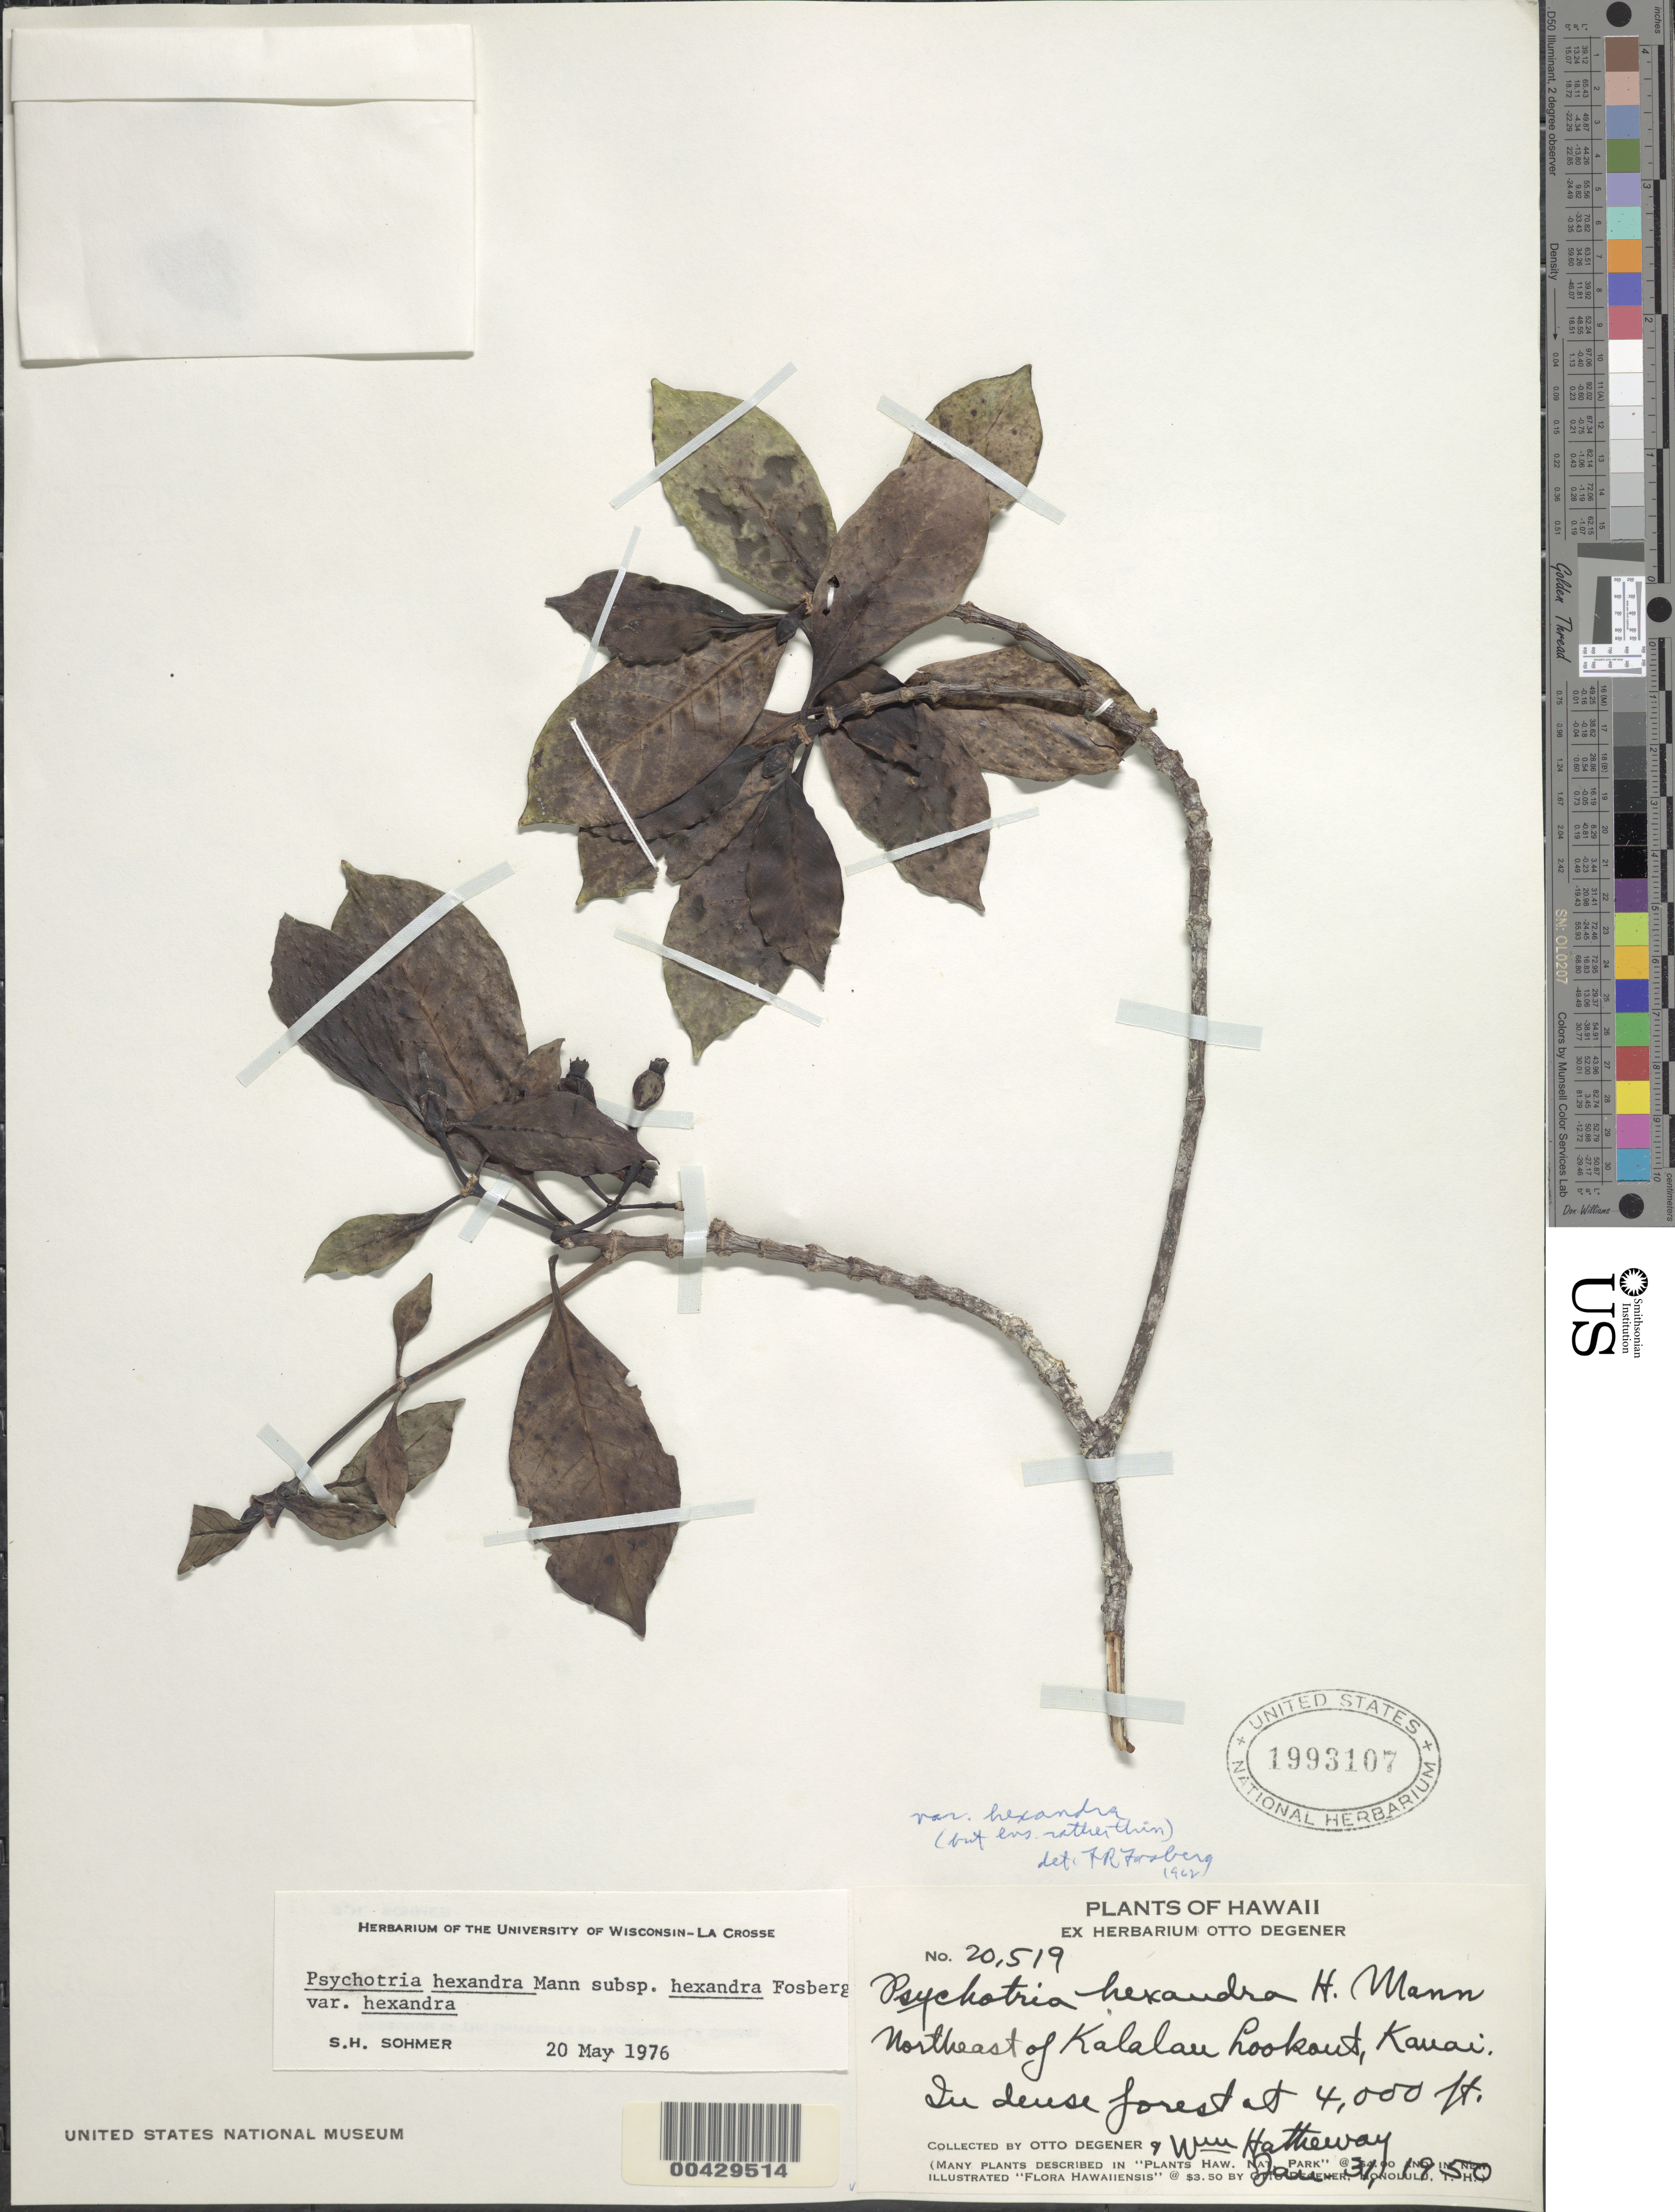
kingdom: Plantae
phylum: Tracheophyta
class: Magnoliopsida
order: Gentianales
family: Rubiaceae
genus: Psychotria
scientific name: Psychotria hexandra var. hexandra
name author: H. Mann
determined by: Wagner, W. L., (BOT), Smithsonian Institution - National Museum of Natural History (UNITED STATES)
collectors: O. Degener & W. Hatheway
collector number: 20519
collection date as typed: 31 Jan 1950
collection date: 1950-01-31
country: United States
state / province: Hawaii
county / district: Kauai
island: Kaua'i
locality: Northeast of Kalalau Lookout.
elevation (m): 1219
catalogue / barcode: US 1993107